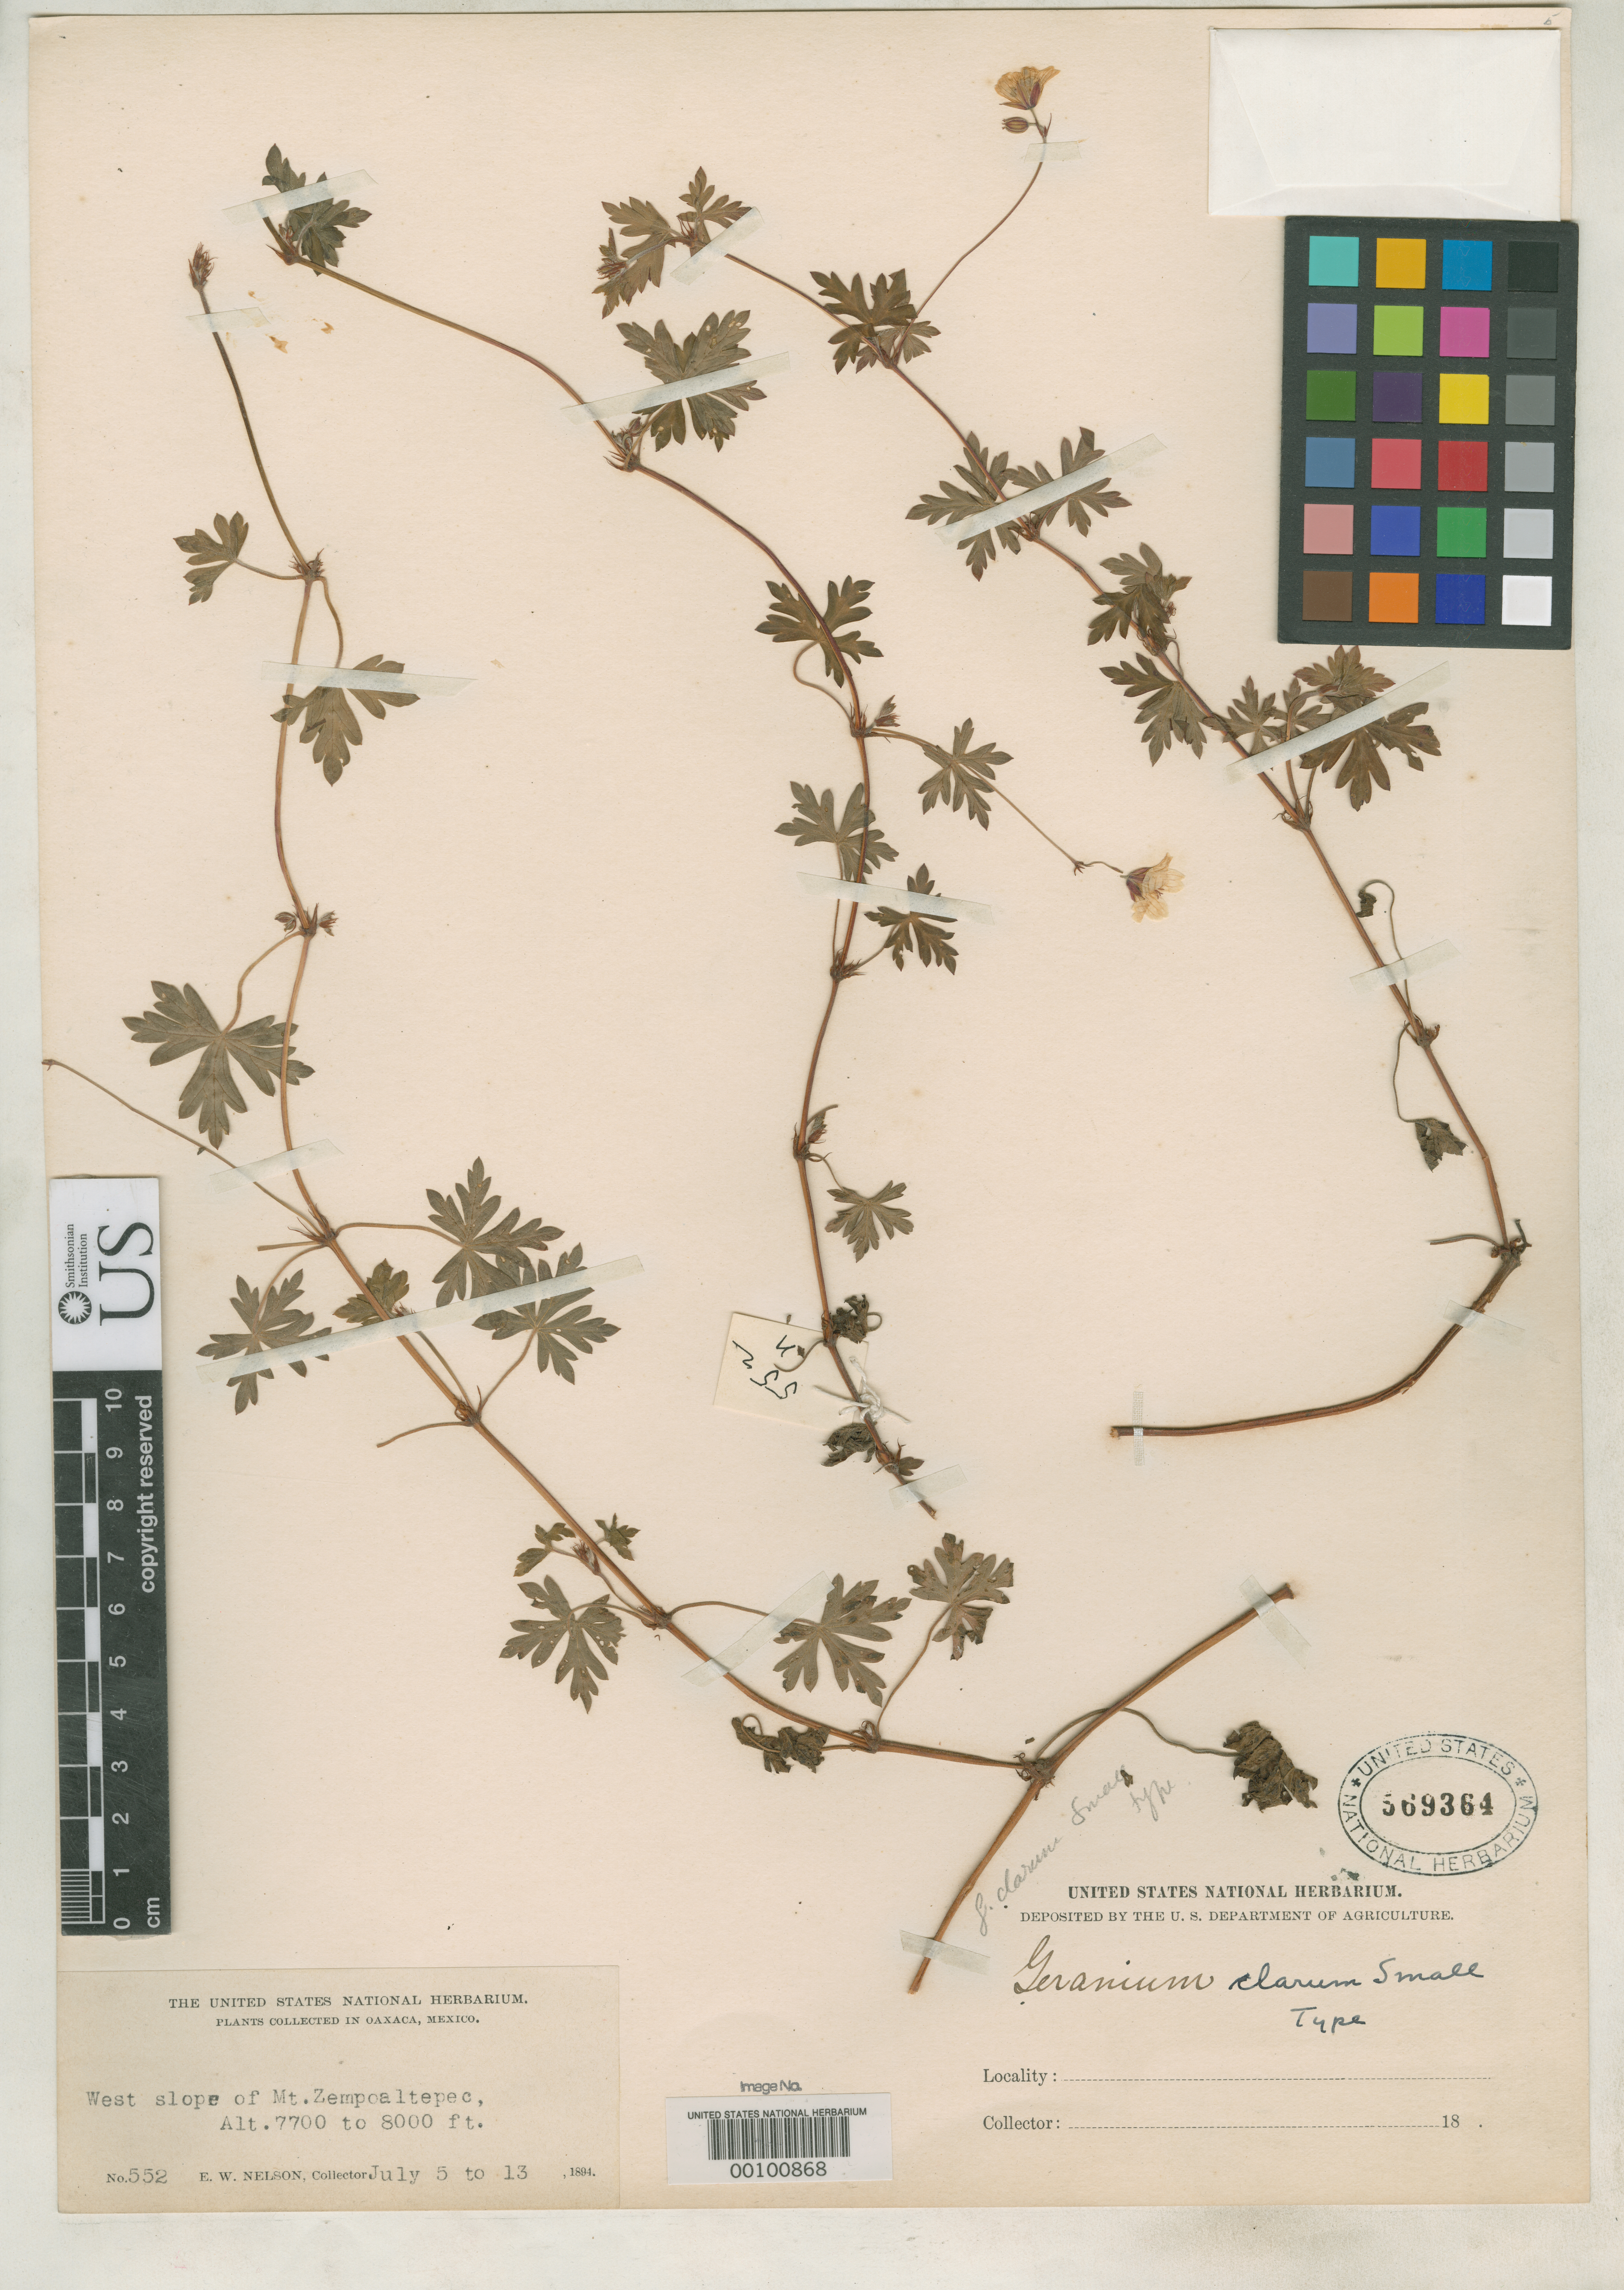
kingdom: Plantae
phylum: Tracheophyta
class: Magnoliopsida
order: Geraniales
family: Geraniaceae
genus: Geranium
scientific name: Geranium clarum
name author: Small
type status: Isotype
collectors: E. W. Nelson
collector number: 552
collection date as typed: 05 Jul 1894 to 13 Jul 1894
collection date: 1894-07-05/1894-07-13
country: Mexico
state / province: Oaxaca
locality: Mt. Zempoaltepec.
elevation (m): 2347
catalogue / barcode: US 569364